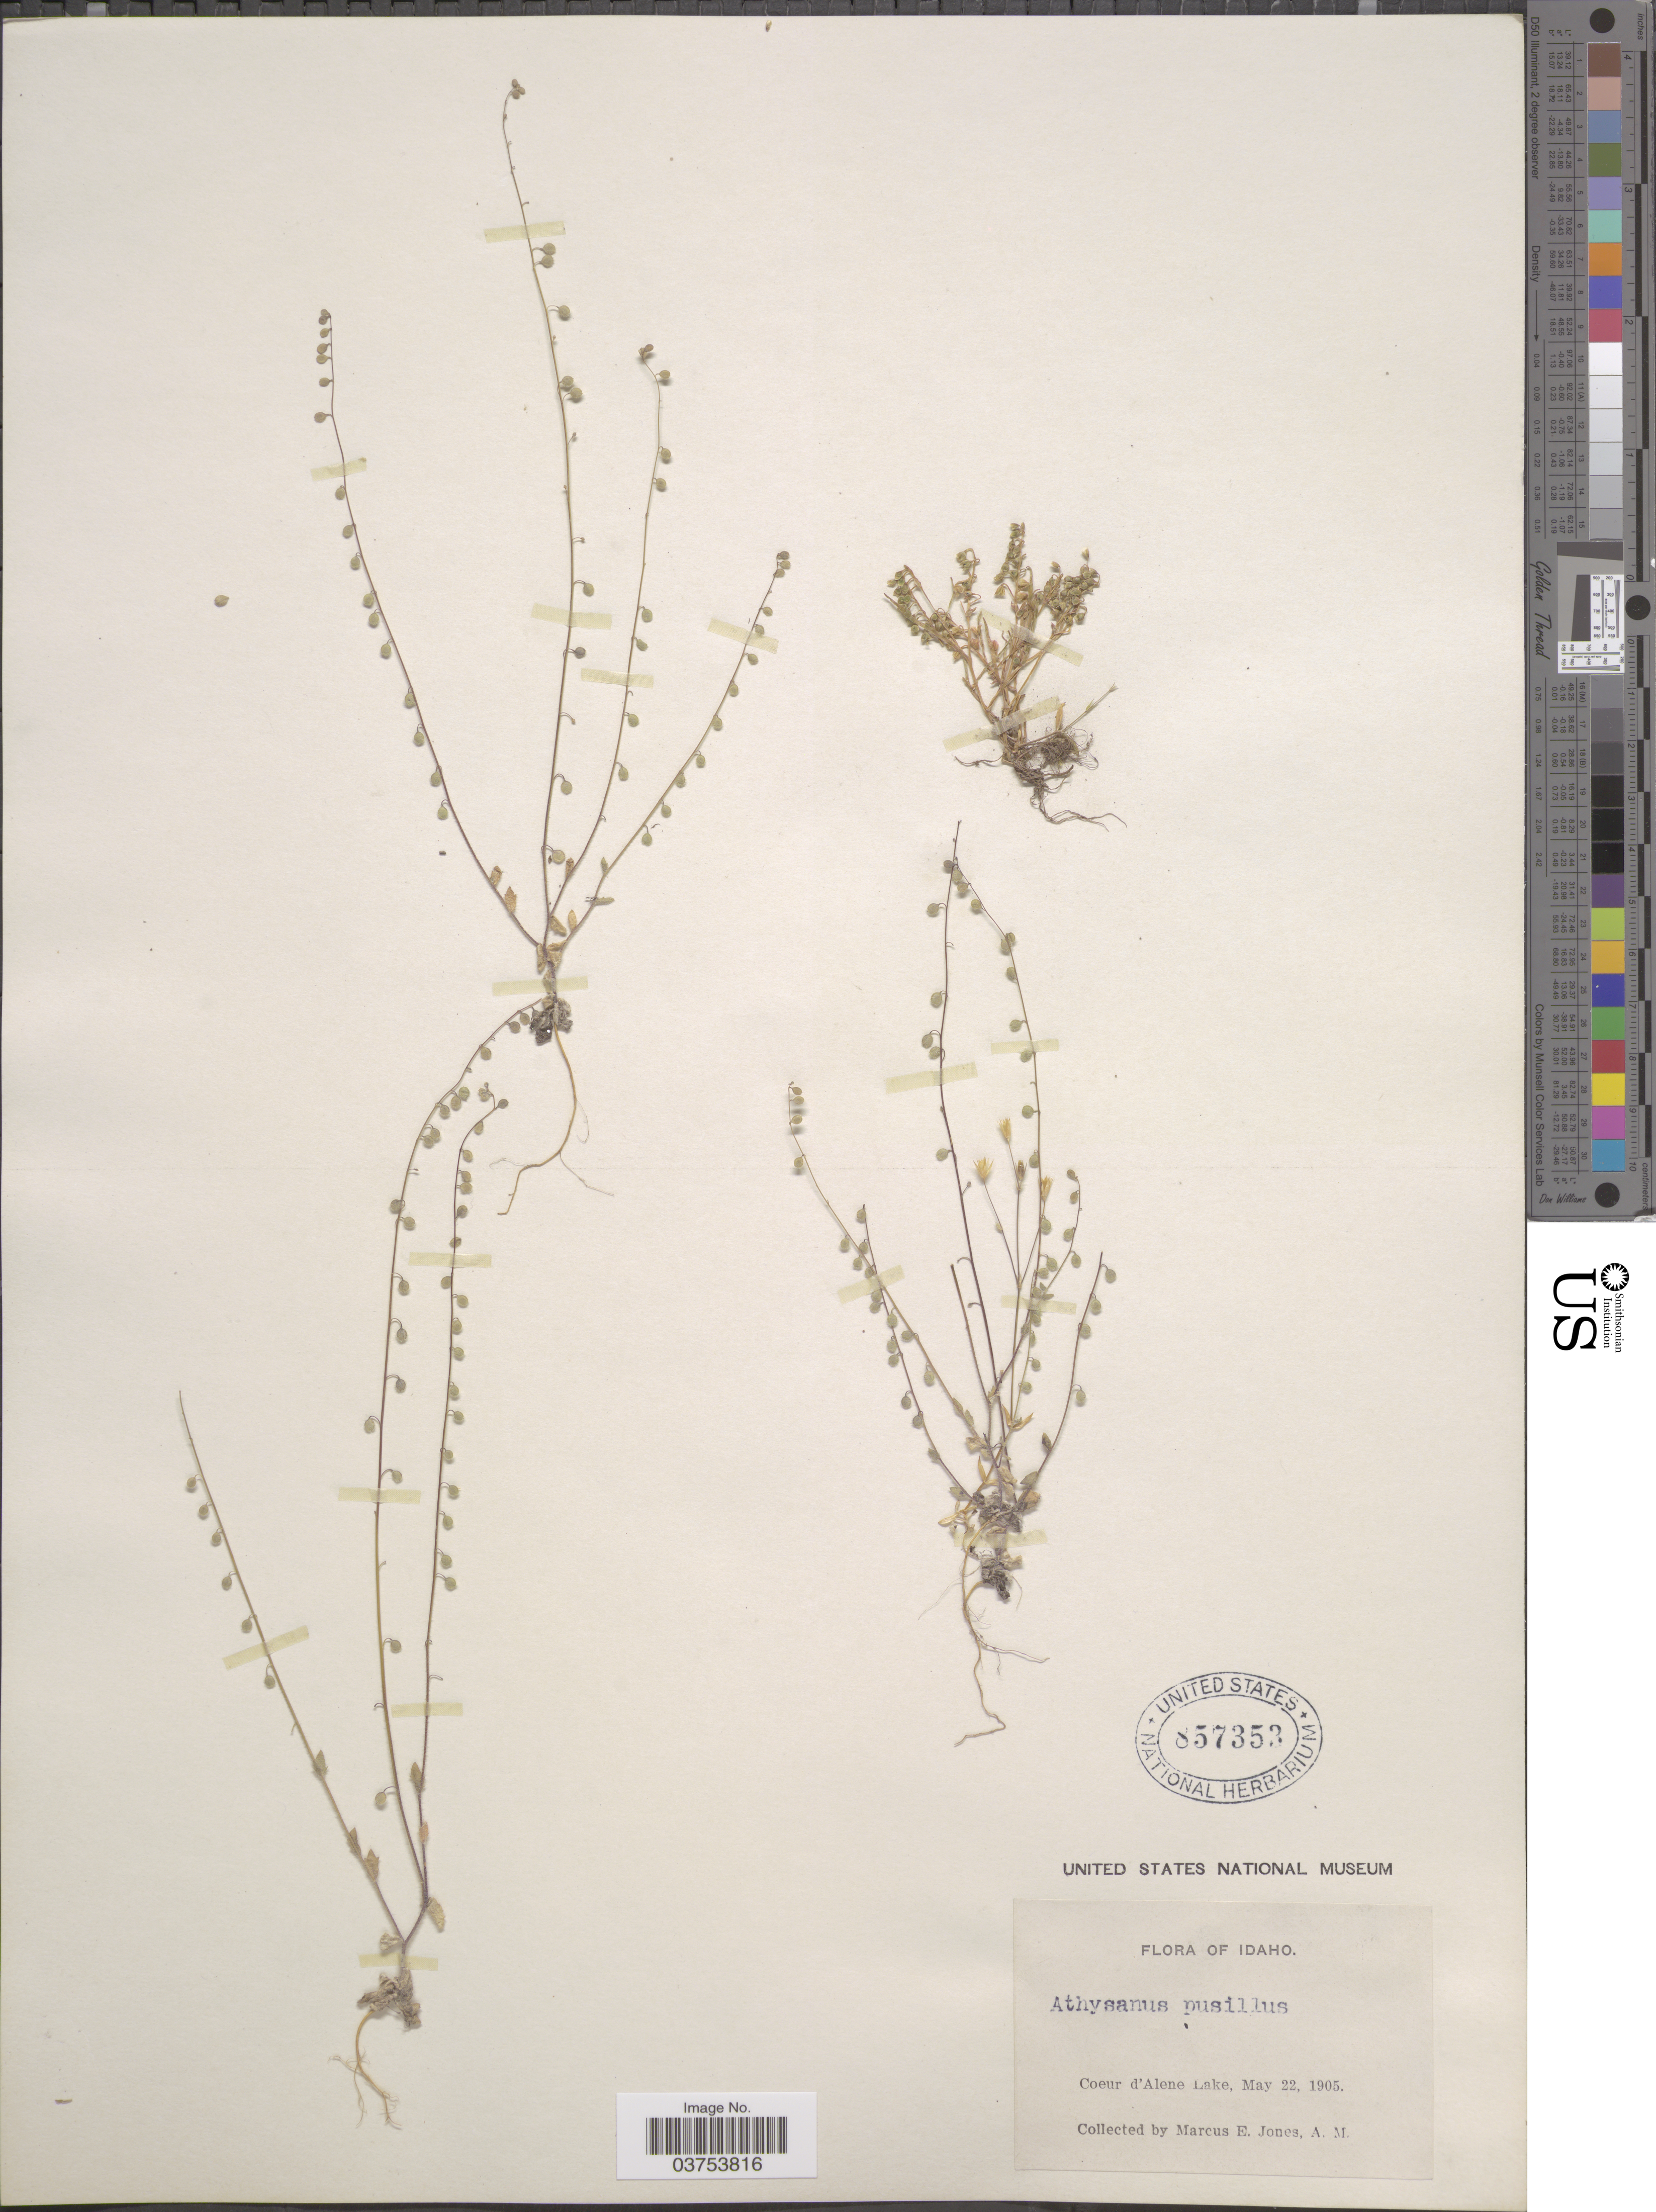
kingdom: Plantae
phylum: Tracheophyta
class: Magnoliopsida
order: Brassicales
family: Brassicaceae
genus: Athysanus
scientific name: Athysanus pusillus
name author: (Hook.) Greene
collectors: M. E. Jones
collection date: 1905-05-22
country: United States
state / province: Idaho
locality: Coeur d'Alene Lake.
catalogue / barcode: US 857353